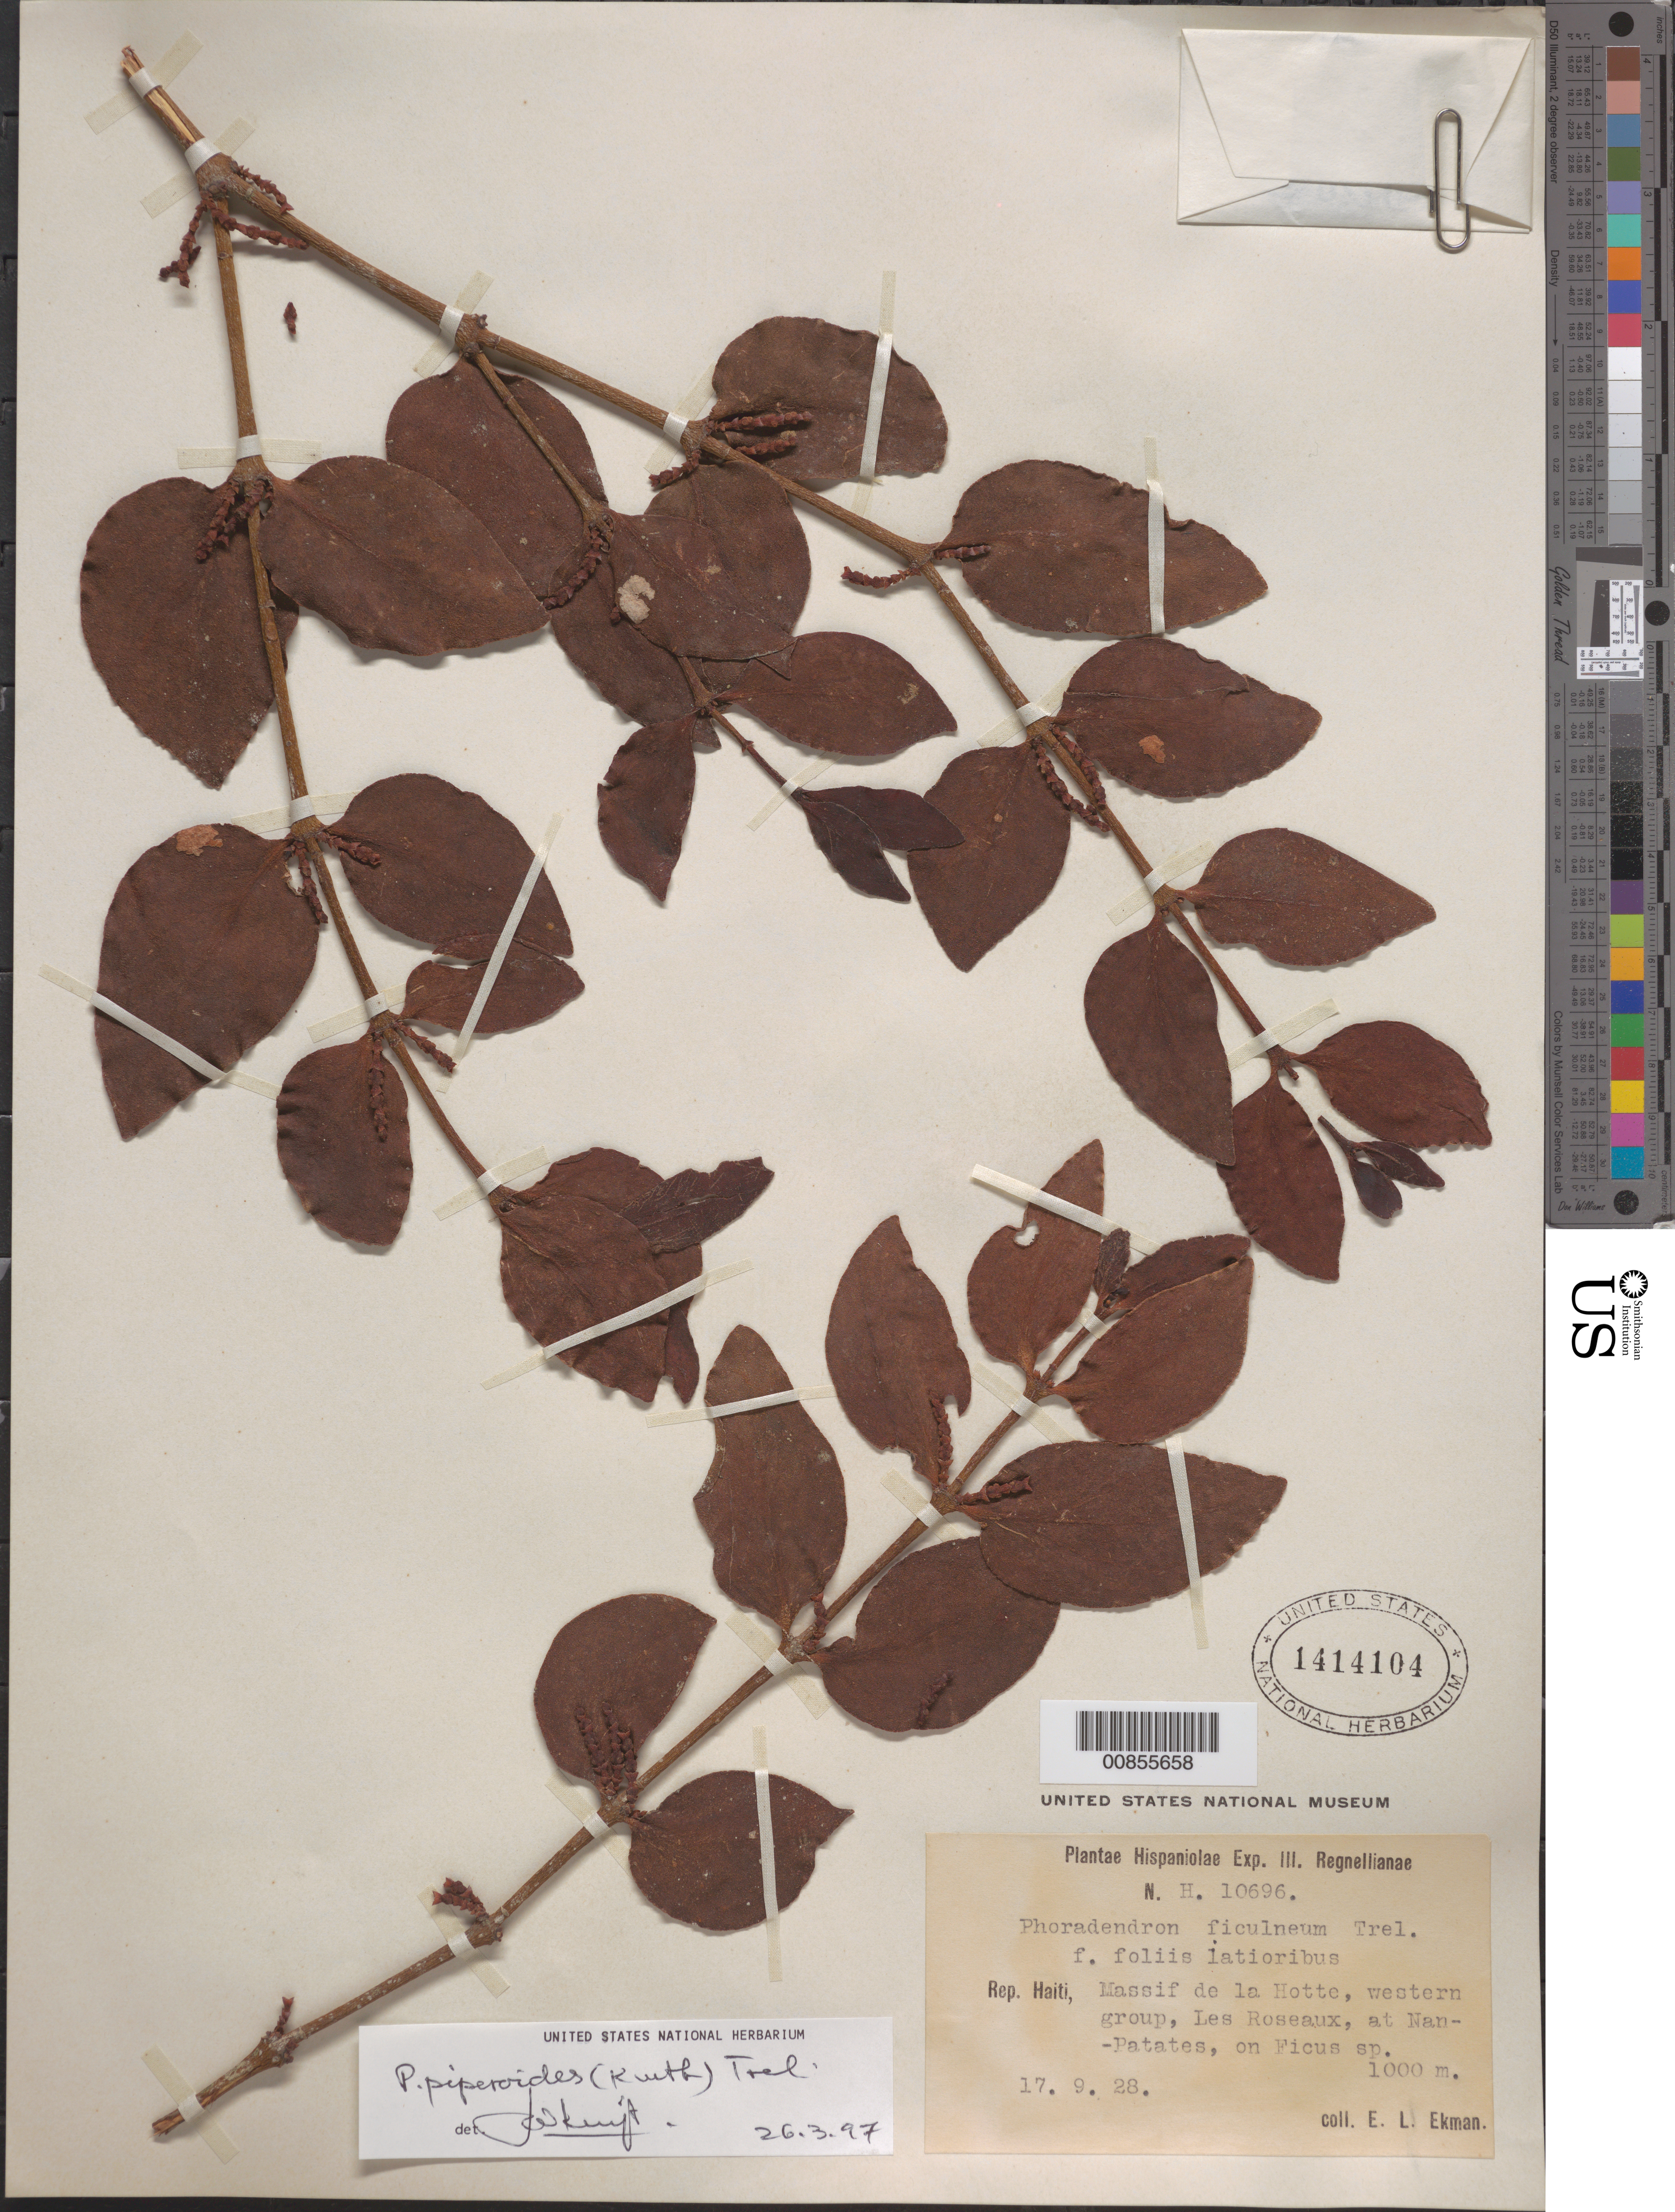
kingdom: Plantae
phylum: Tracheophyta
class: Magnoliopsida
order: Santalales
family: Viscaceae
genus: Phoradendron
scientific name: Phoradendron piperoides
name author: (Kunth) Trel.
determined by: Kuijt, Job, (CANADA)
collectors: E. L. Ekman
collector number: H 10696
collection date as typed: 17 Sep 1928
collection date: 1928-09-17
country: Haiti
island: Hispaniola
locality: Massif de la Hotte, western group, Les Roseaux, at Nan-Patates.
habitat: On Ficus sp.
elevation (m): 1000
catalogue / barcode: US 1414104